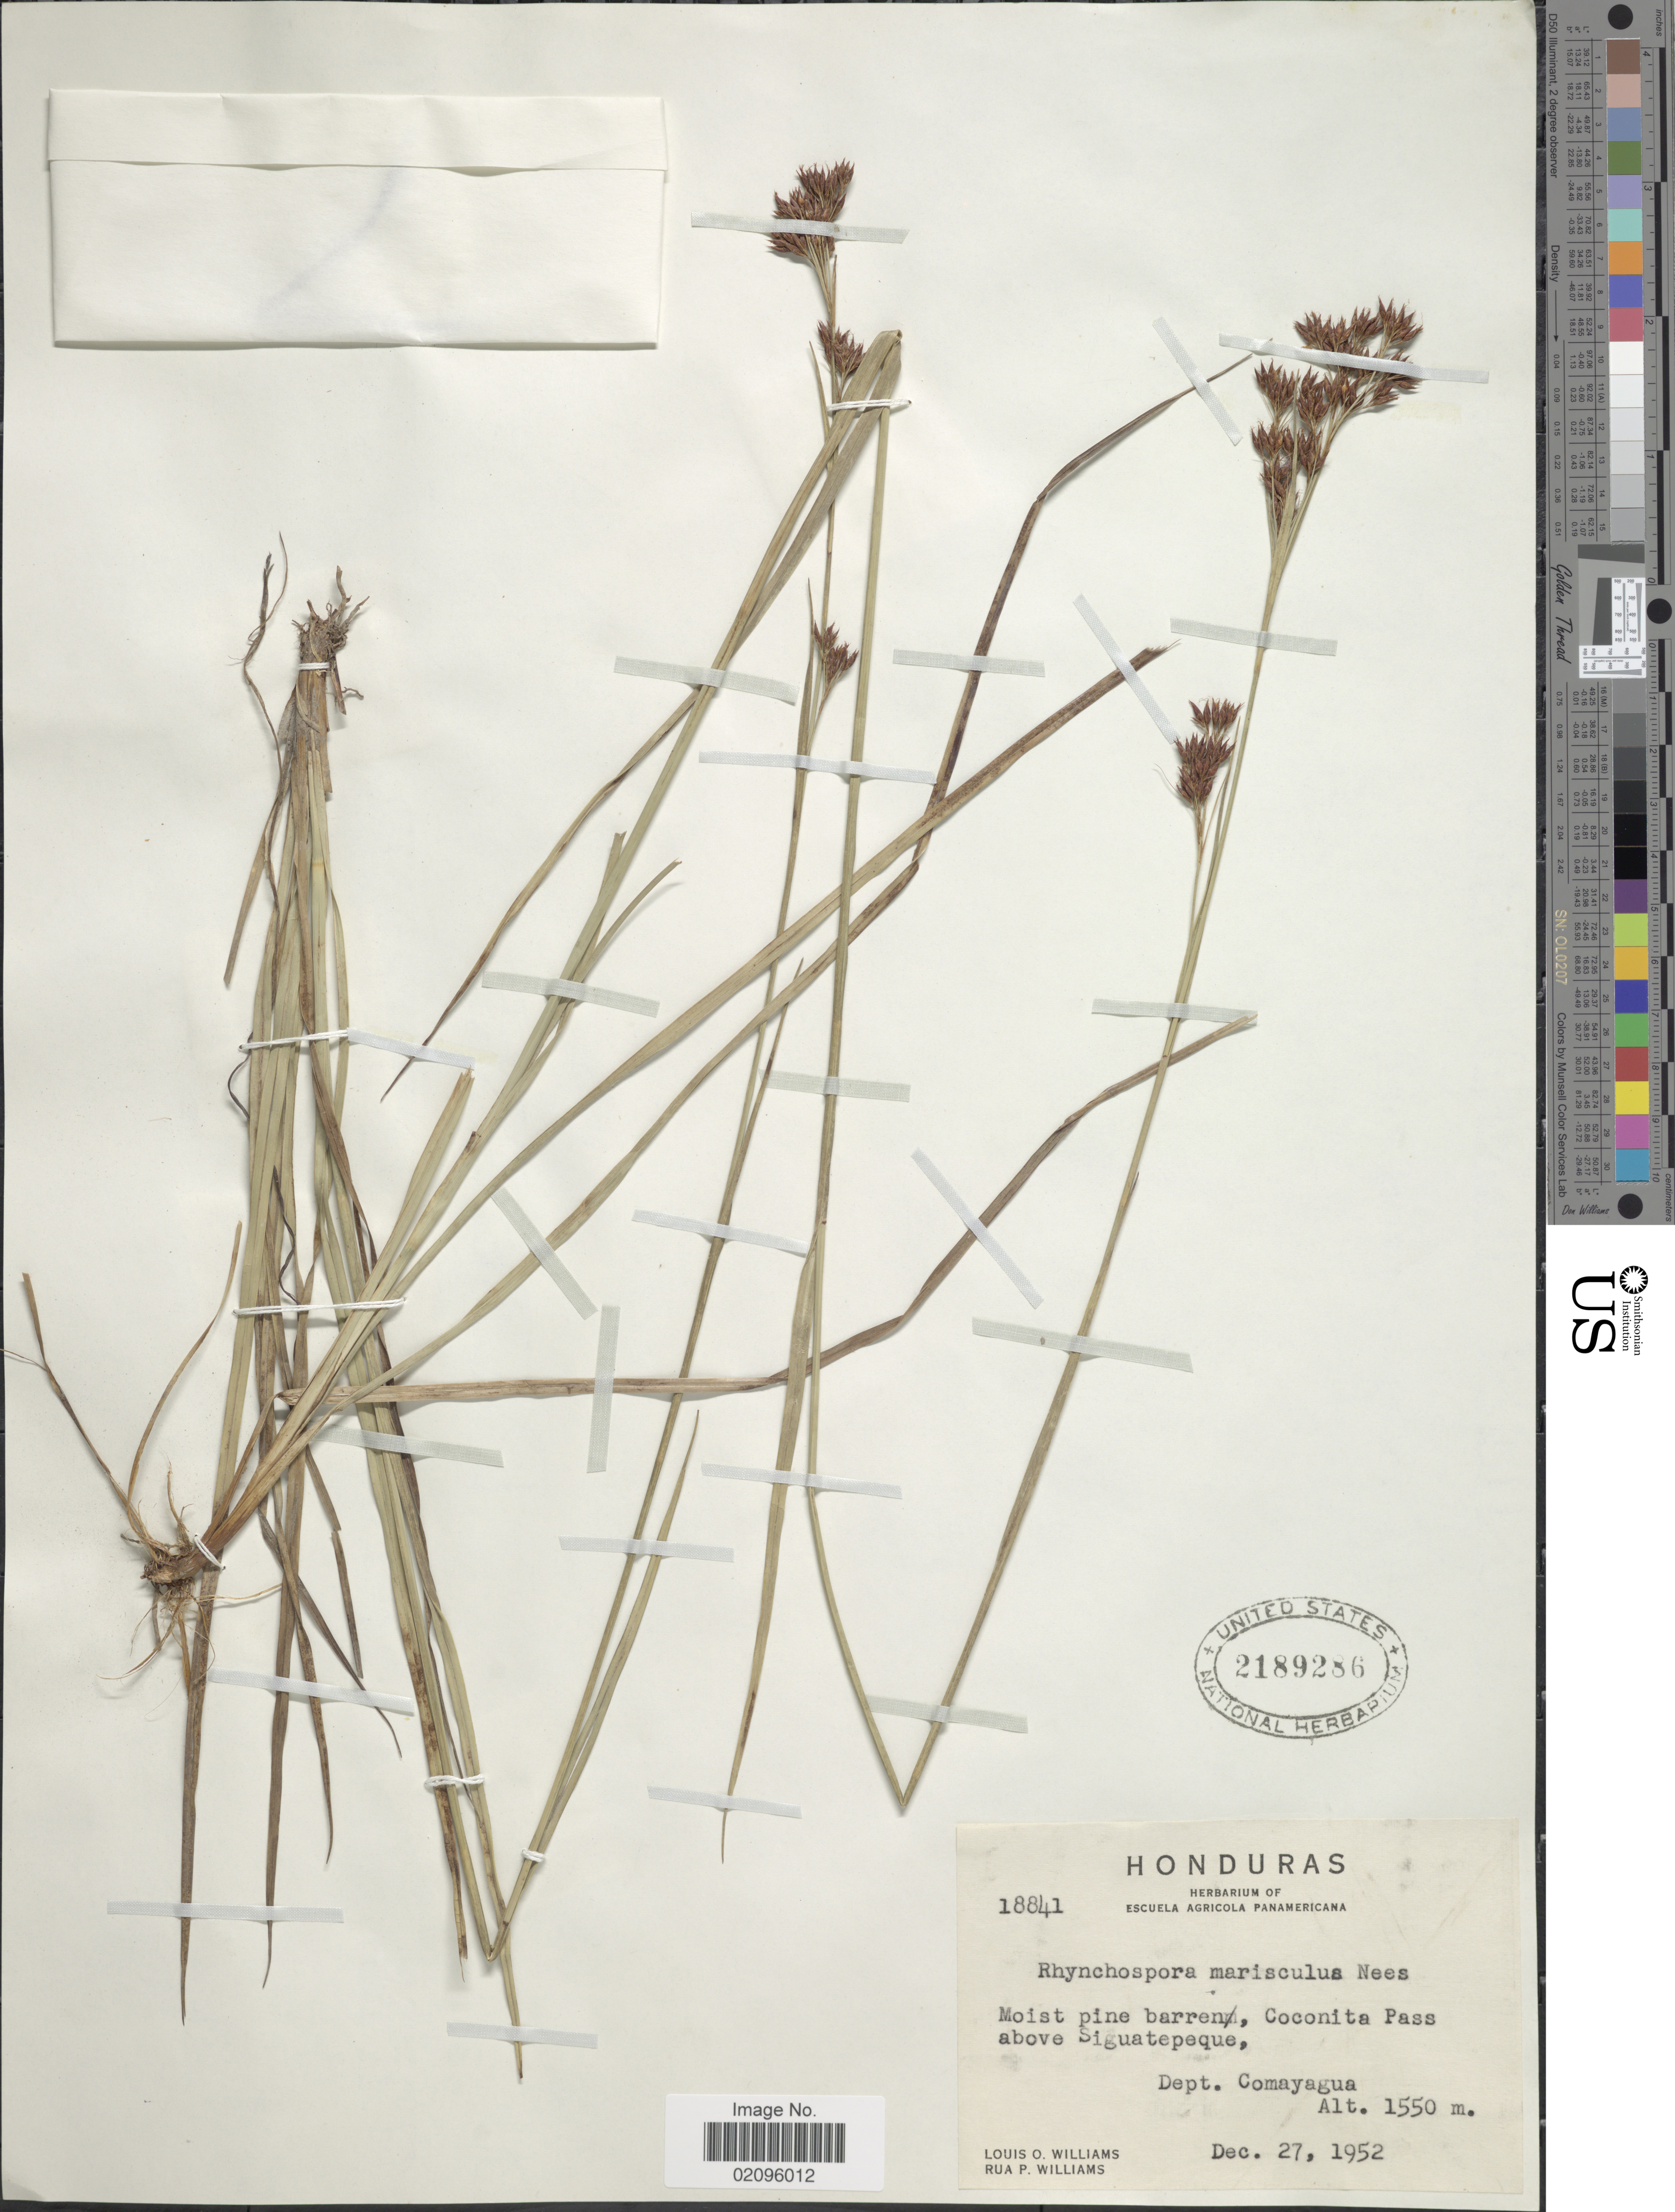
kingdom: Plantae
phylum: Tracheophyta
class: Liliopsida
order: Poales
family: Cyperaceae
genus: Rhynchospora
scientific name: Rhynchospora marisculus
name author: Lindl. & Nees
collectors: L. O. Williams & R. P. Williams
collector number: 18841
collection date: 1952-12-27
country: Honduras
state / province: Comayagua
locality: Moist pine barren, Coconita Pass, above Siguatepeque.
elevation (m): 1550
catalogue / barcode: US 2189286